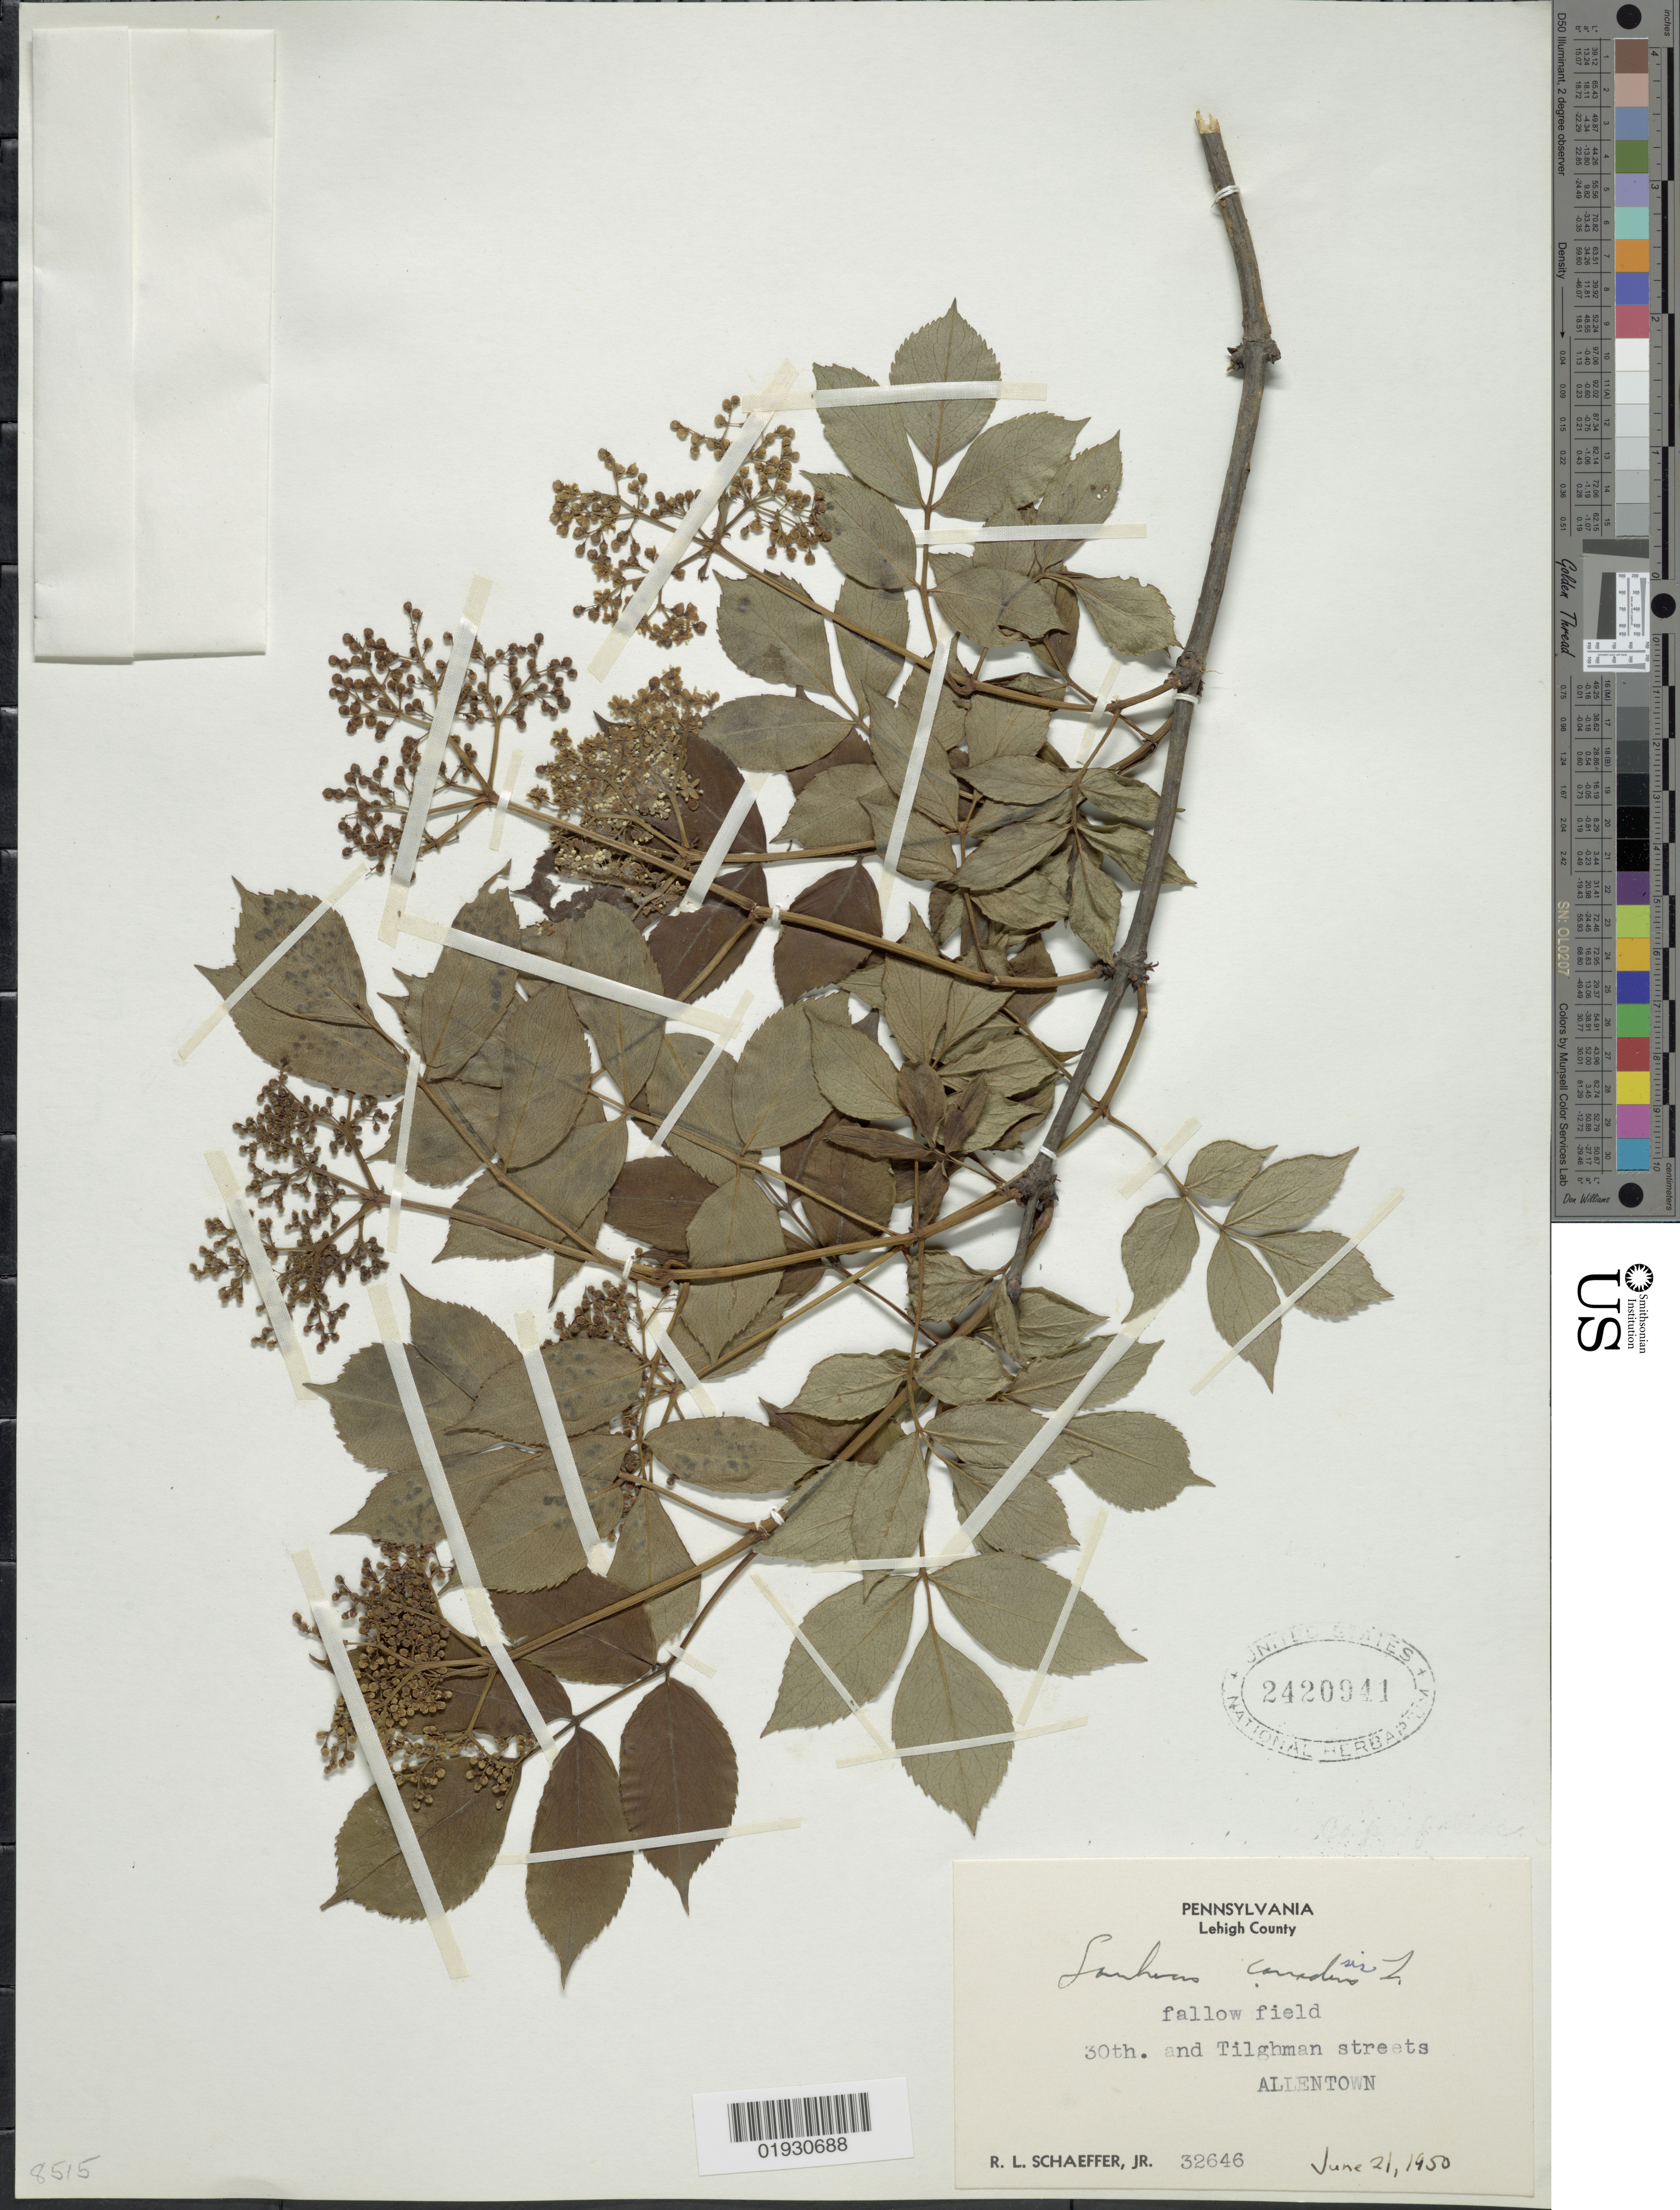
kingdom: Plantae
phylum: Tracheophyta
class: Magnoliopsida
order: Dipsacales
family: Viburnaceae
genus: Sambucus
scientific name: Sambucus canadensis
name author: L.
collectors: R. L. Schaeffer Jr.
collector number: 32646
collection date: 1950-06-21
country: United States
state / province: Pennsylvania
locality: Lehigh County, 30th. and Tilghman streets Allentown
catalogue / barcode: US 2420941